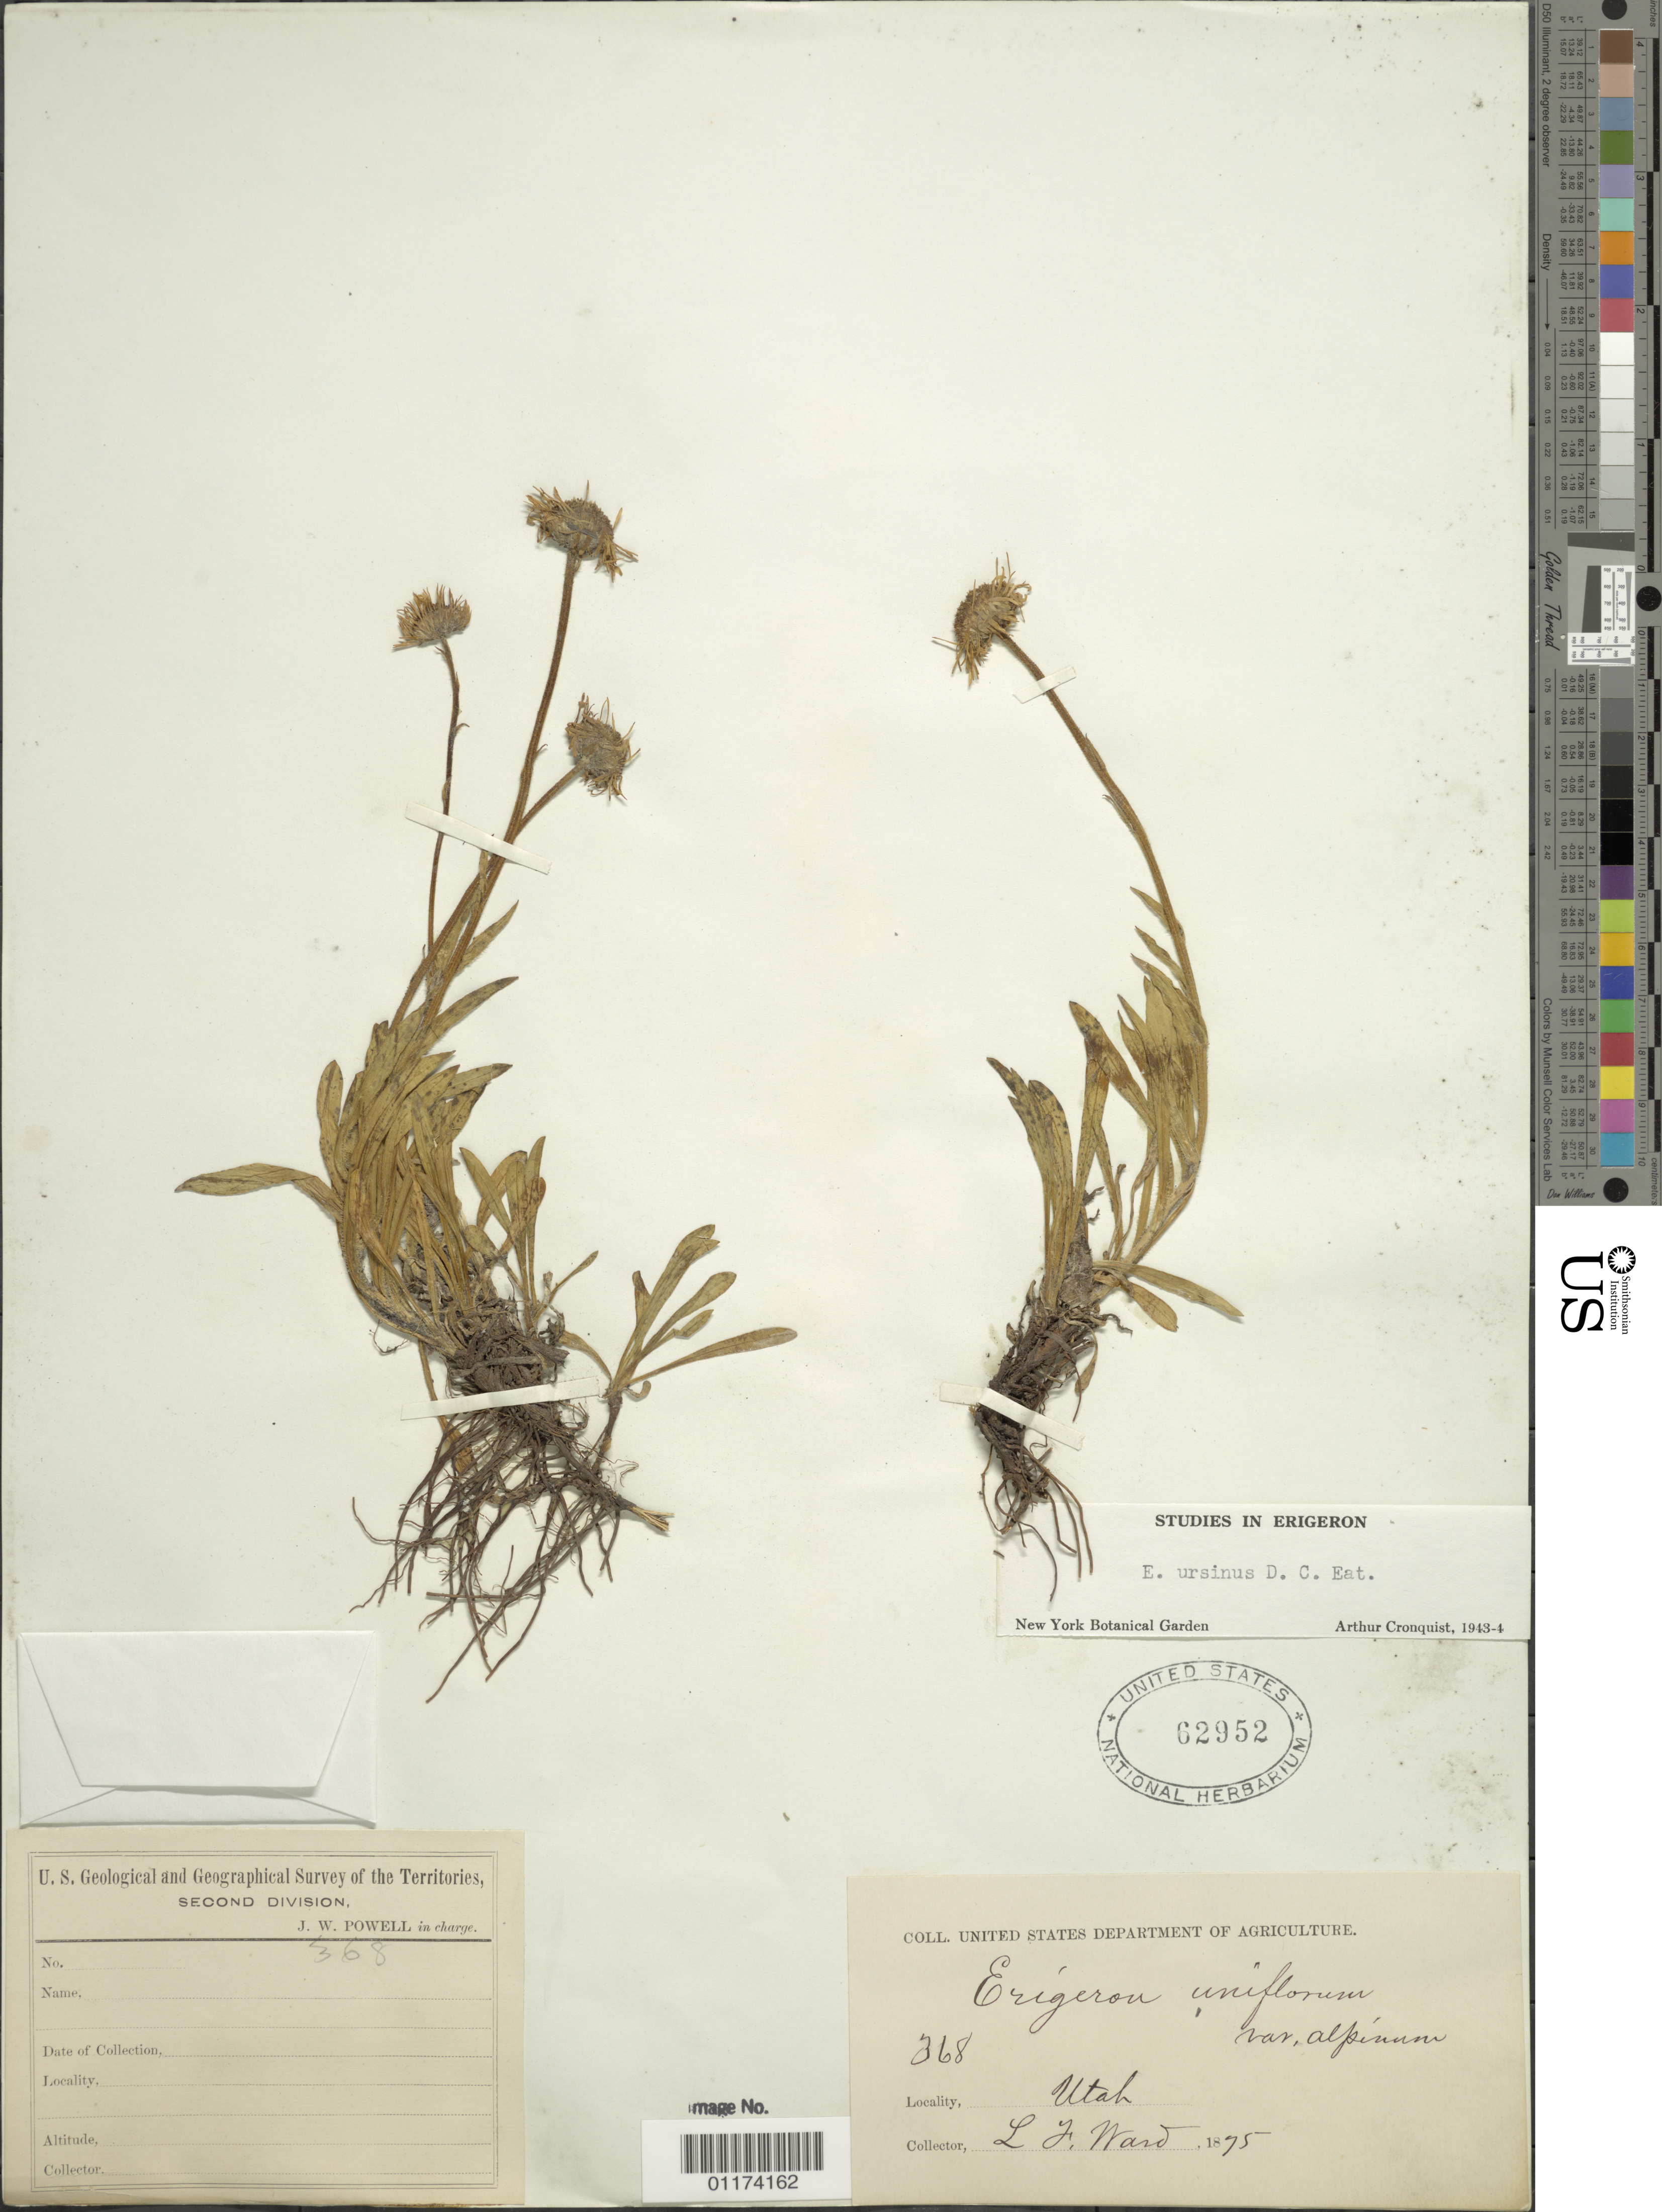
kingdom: Plantae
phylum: Tracheophyta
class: Magnoliopsida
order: Asterales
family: Asteraceae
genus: Erigeron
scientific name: Erigeron ursinus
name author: D.C. Eaton in C. King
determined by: Cronquist, A. J.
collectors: L. F. Ward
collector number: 368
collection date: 1875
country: United States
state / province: Utah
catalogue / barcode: US 62952